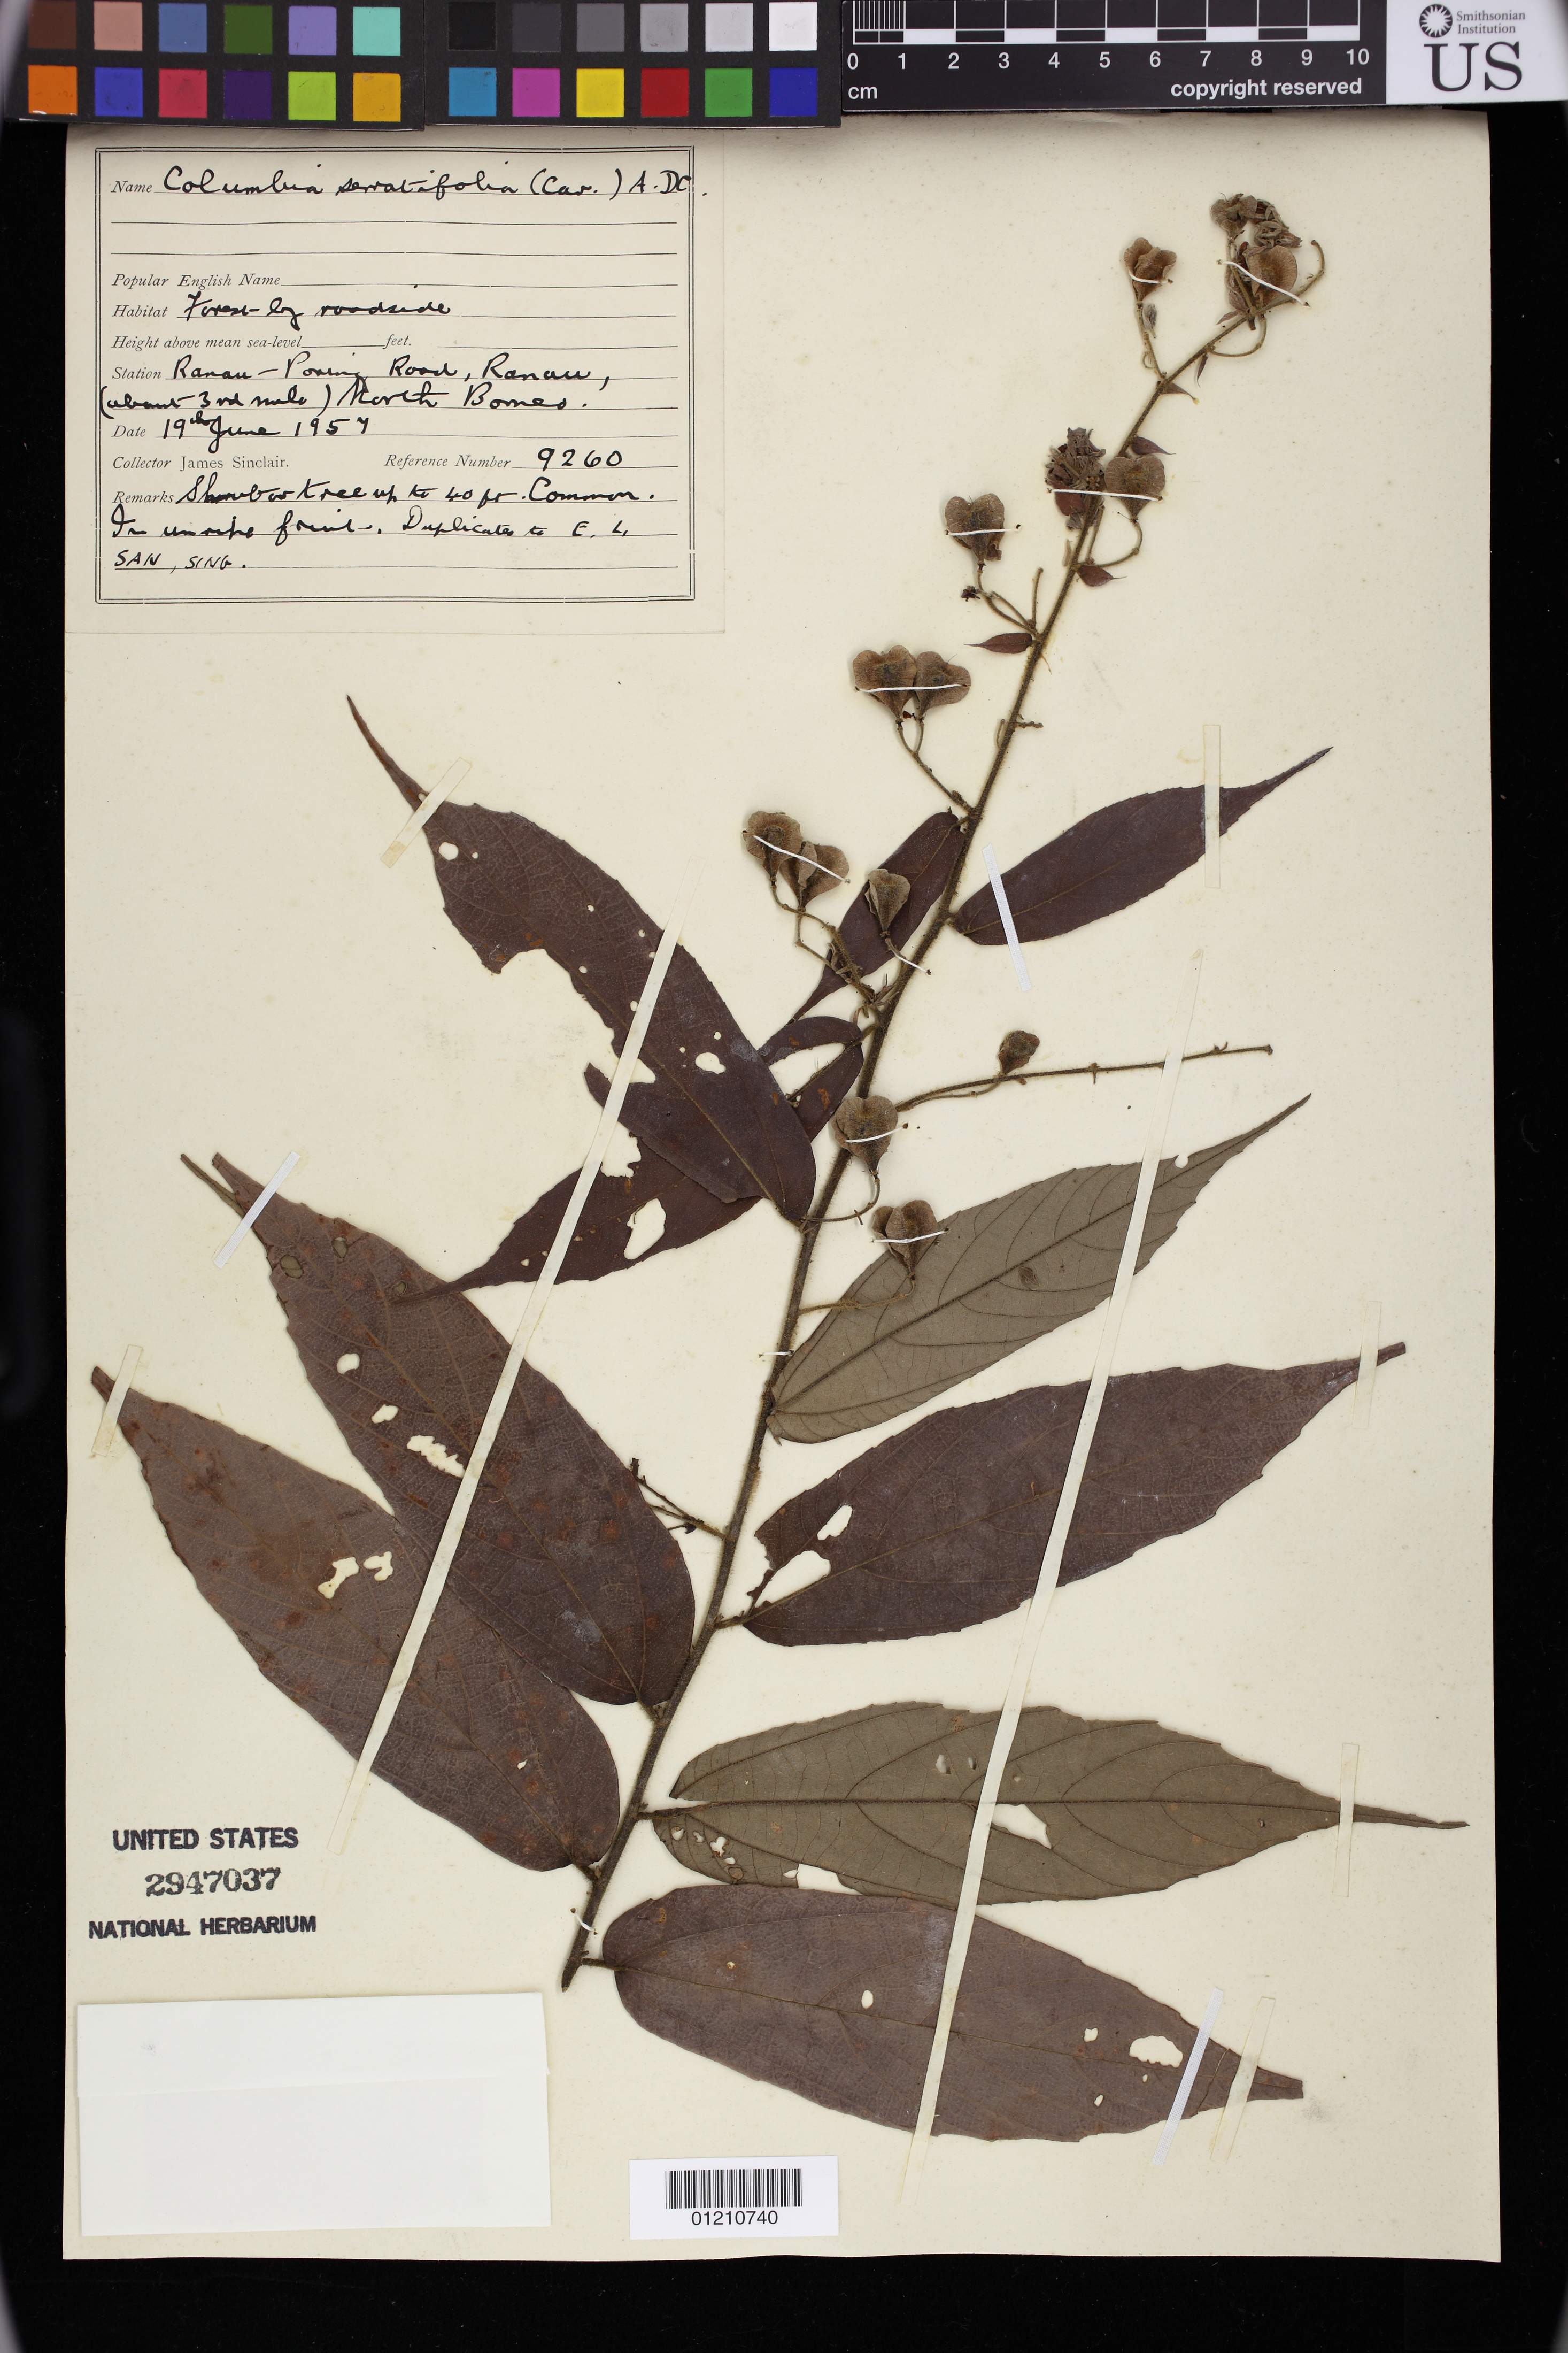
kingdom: Plantae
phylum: Tracheophyta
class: Magnoliopsida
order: Malvales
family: Malvaceae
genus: Colona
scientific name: Colona serratifolia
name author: Cav.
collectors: J. Sinclair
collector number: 9260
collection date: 1954-06-19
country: Malaysia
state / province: Sabah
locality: Ranau - Poring Road, Ranau, (about 3rd mile). North Borneo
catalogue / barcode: US 2947037